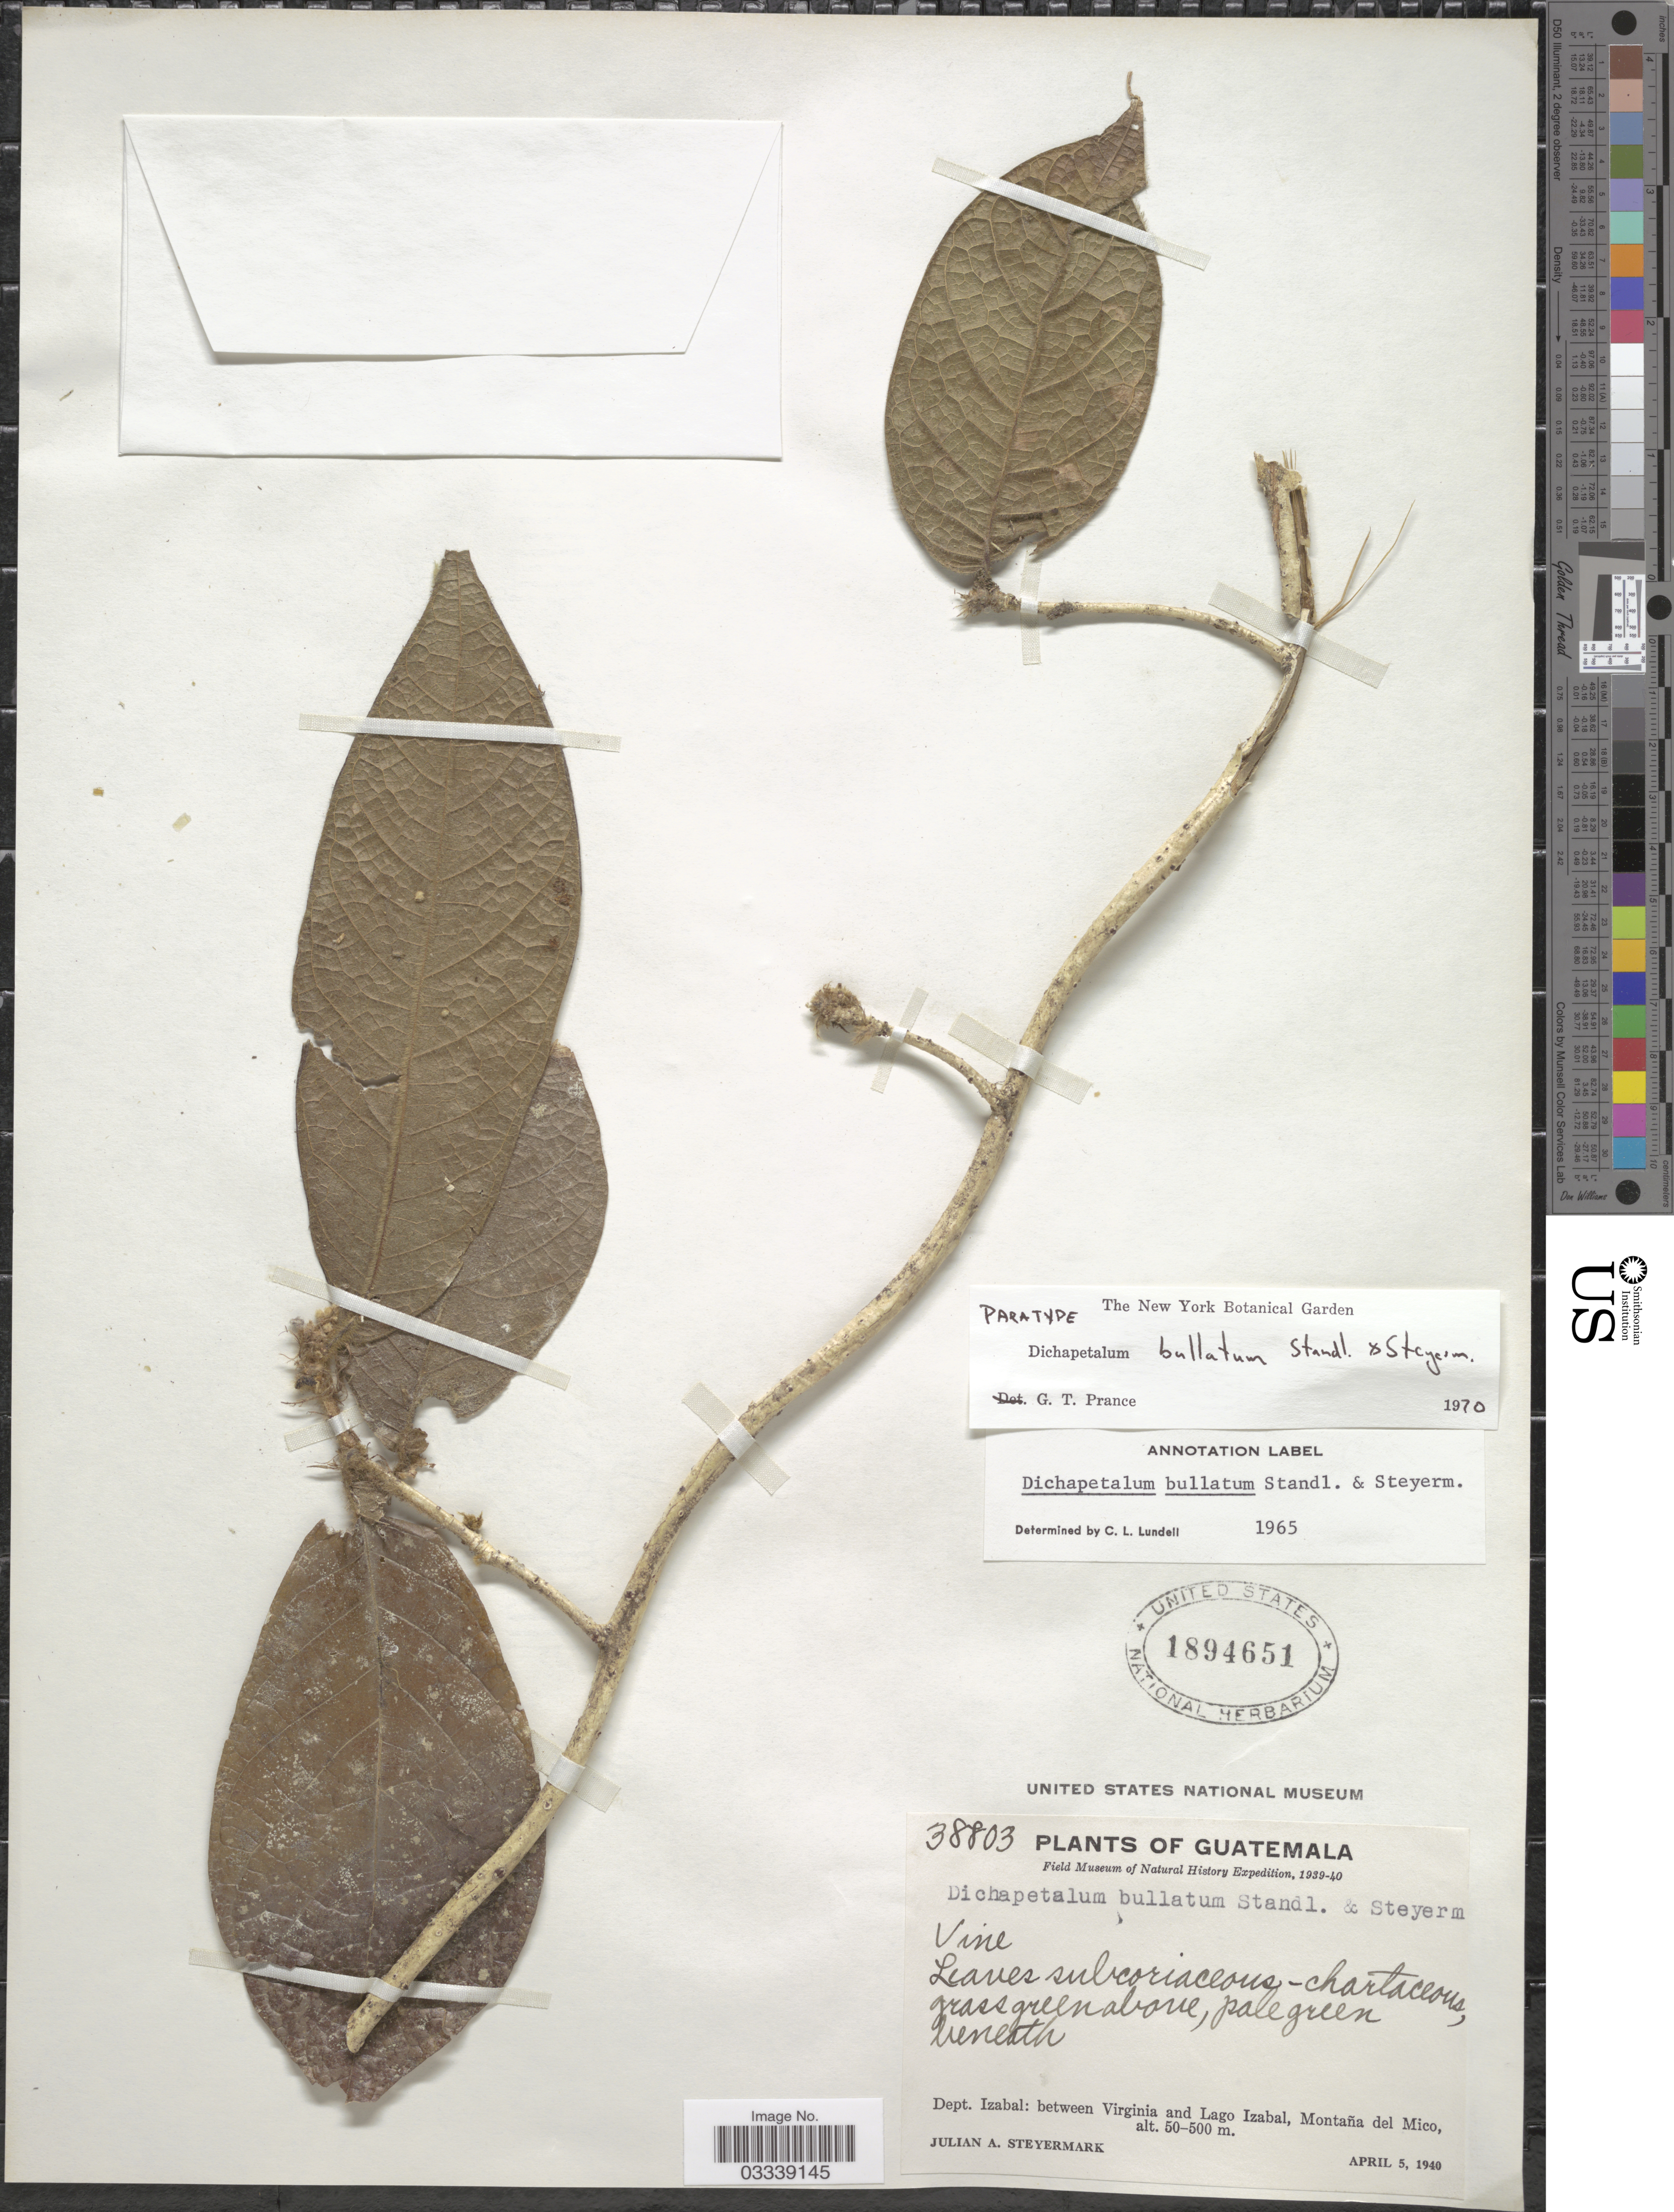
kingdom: Plantae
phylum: Tracheophyta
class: Magnoliopsida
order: Malpighiales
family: Dichapetalaceae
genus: Dichapetalum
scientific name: Dichapetalum bullatum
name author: Standl. & Steyerm.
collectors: J. Steyermark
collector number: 38803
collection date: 1940-04-05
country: Guatemala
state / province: Izabal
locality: Dept. Izabal: between Virginia and Lago Izabal, Montaña del Mico.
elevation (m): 50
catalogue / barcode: US 1894651